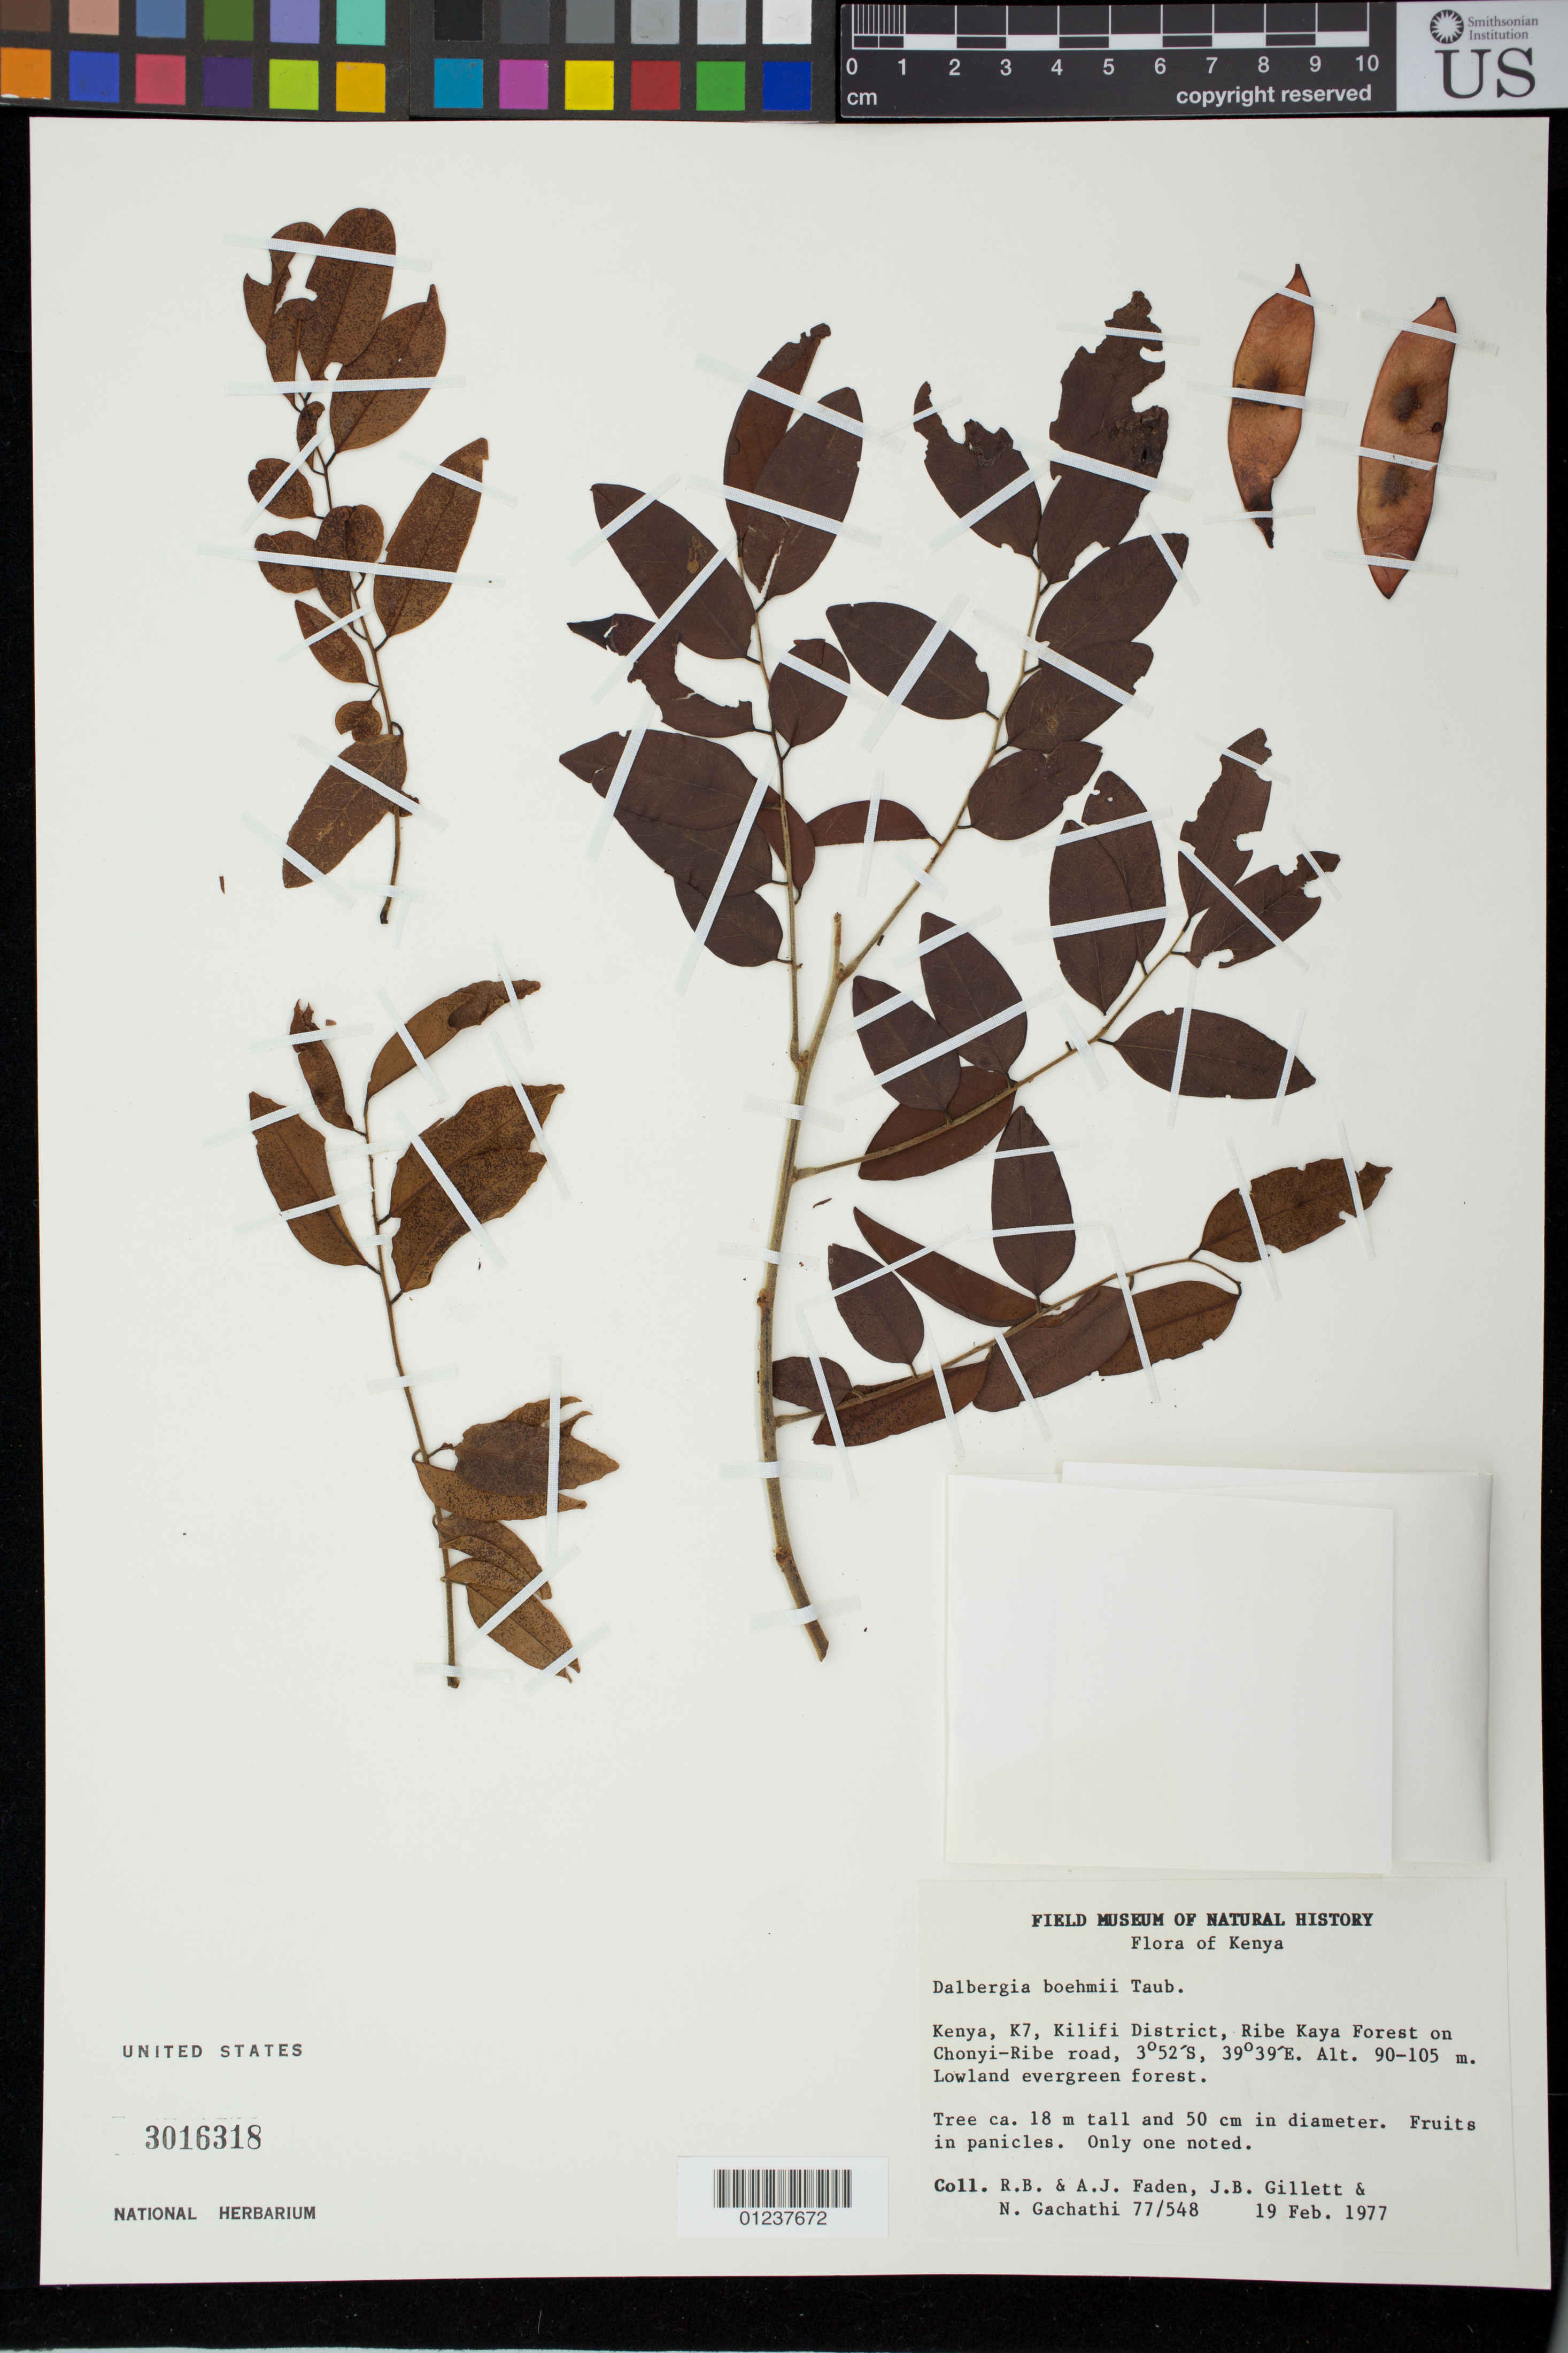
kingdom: Plantae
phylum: Tracheophyta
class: Magnoliopsida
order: Fabales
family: Fabaceae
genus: Dalbergia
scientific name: Dalbergia boehmii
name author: Taub.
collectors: R. B. Faden, A. J. Faden, J. B. Gillett & N. Gachathi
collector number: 77/548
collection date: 1977-02-19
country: Kenya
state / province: Kilifi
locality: K7, Ribe Kaya Forest on Chonyi-Ribe road. Lowland evergreen forest.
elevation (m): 90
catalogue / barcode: US 3016318